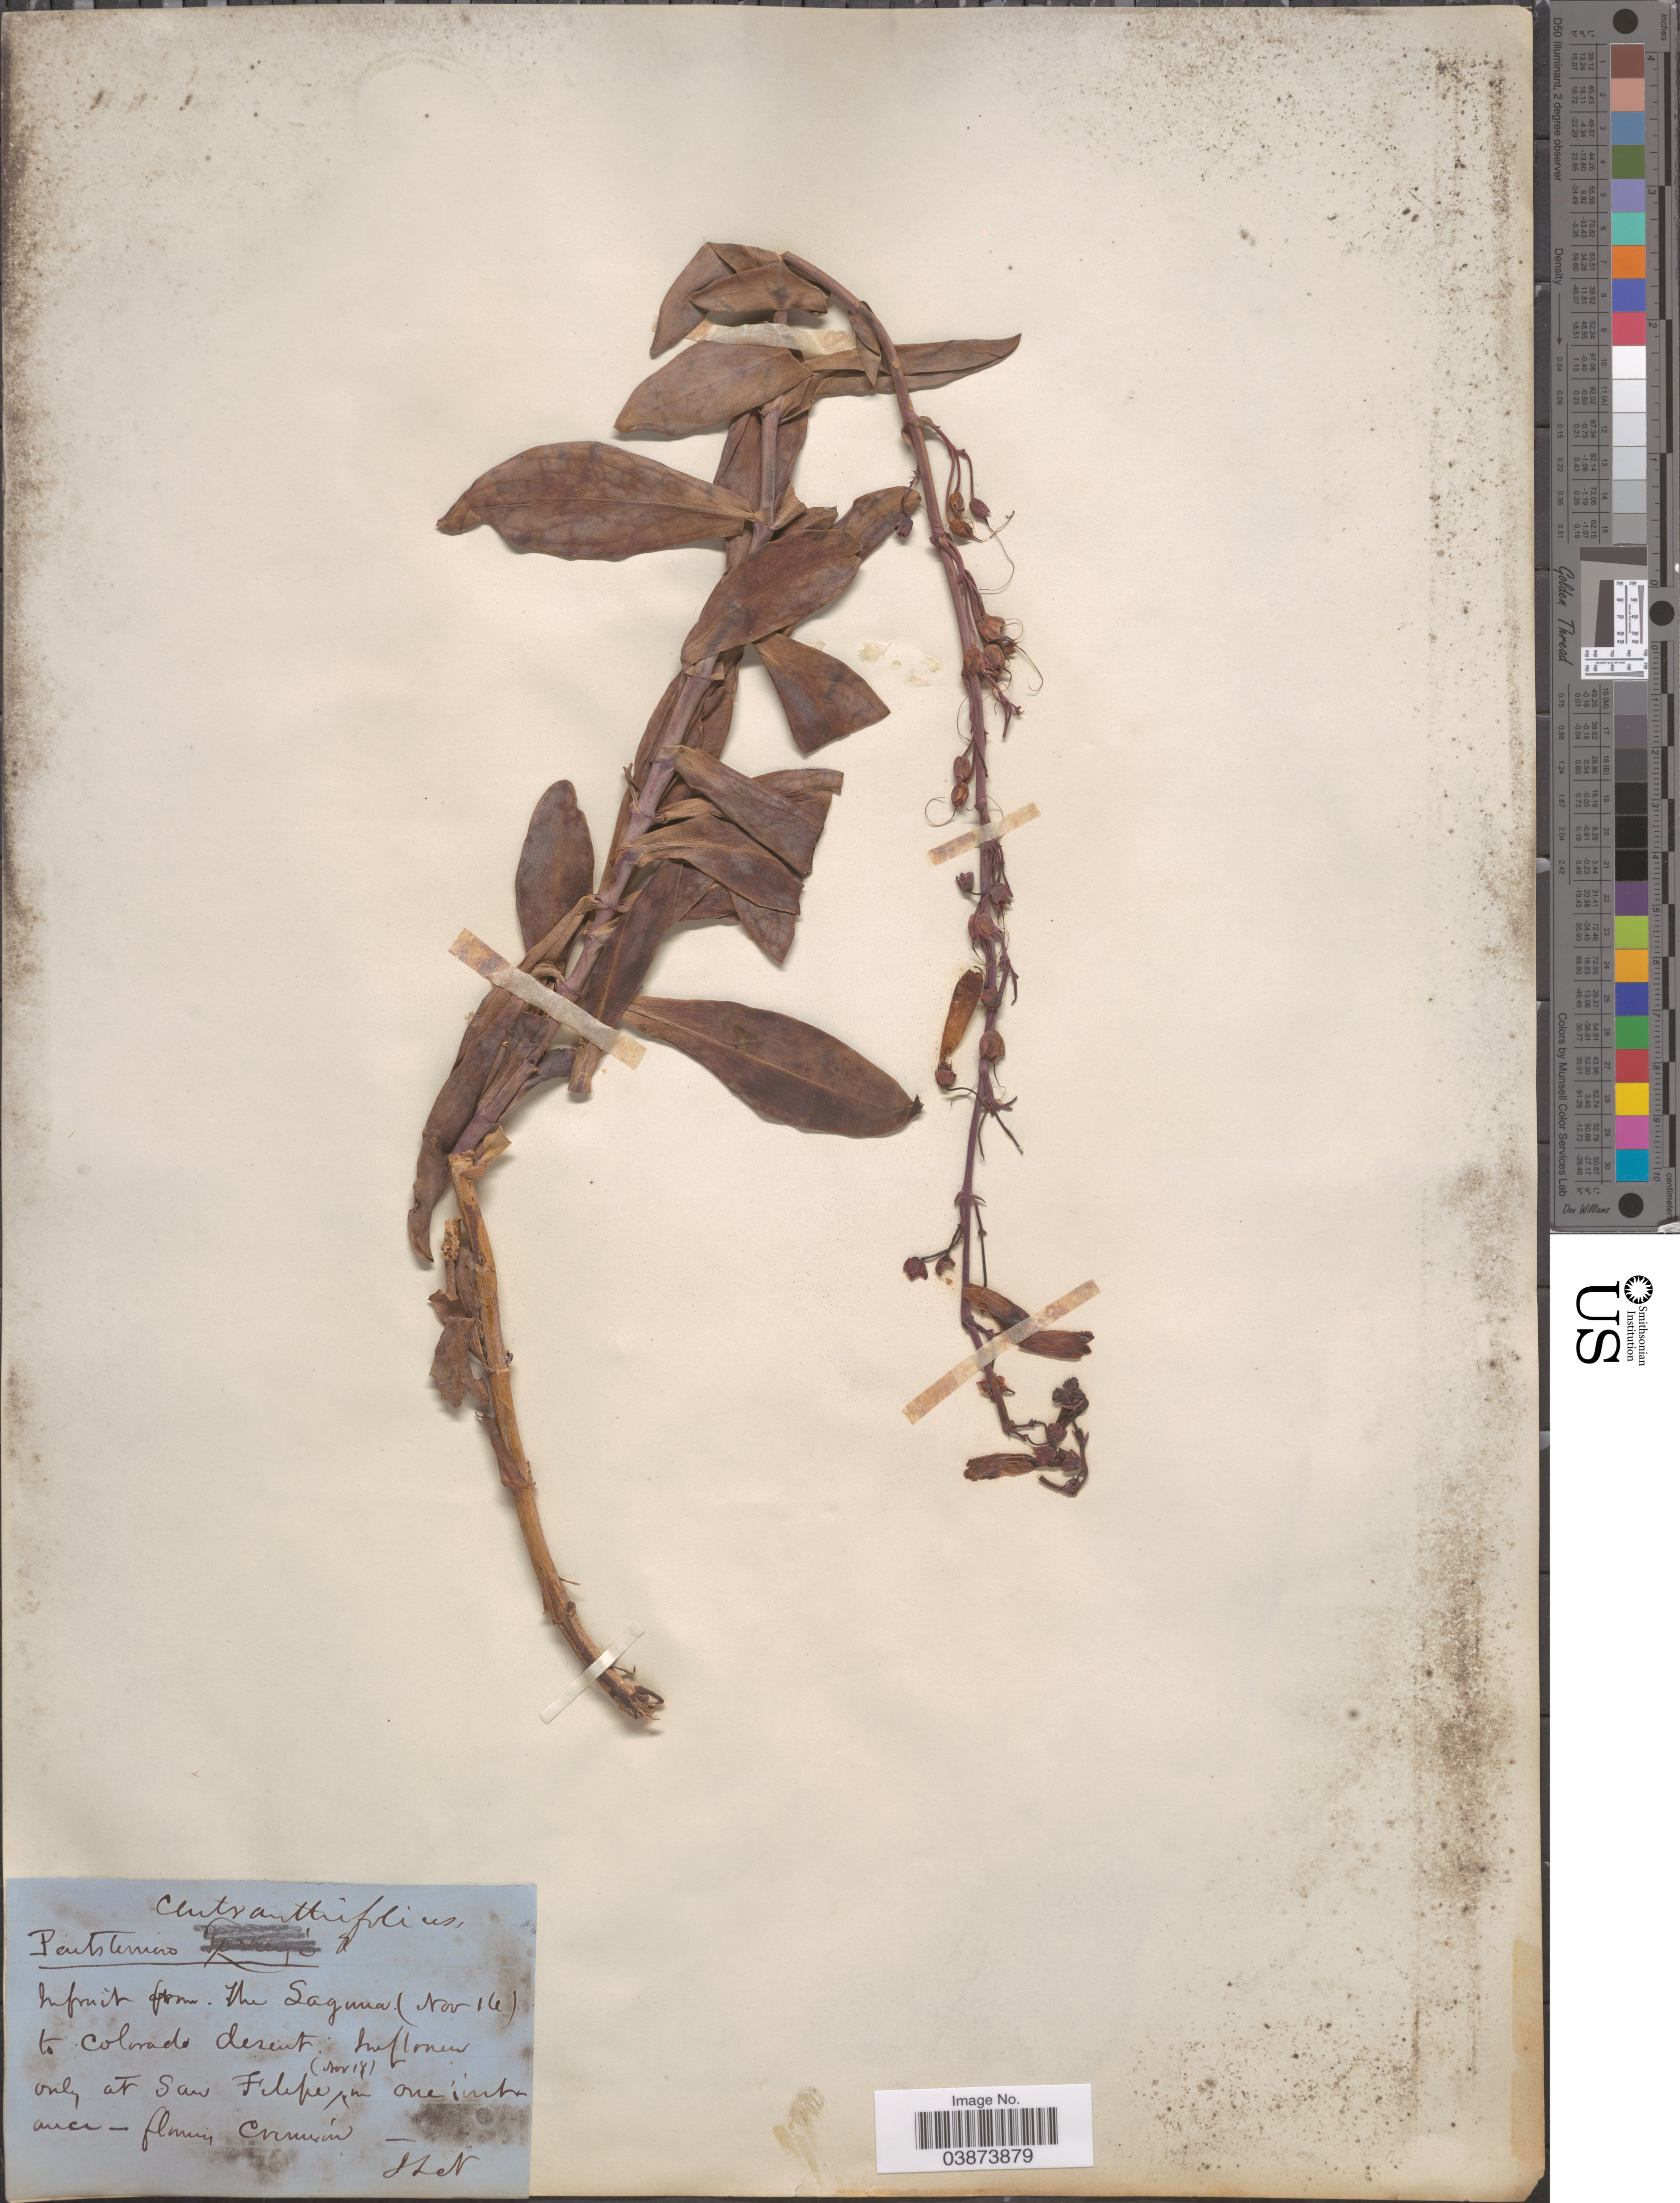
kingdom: Plantae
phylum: Tracheophyta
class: Magnoliopsida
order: Lamiales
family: Plantaginaceae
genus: Penstemon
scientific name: Penstemon centranthifolius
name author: Benth.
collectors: J. S. Newberry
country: United States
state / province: Colorado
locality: The Saguna to Colorado desert. Only at San Felipe.